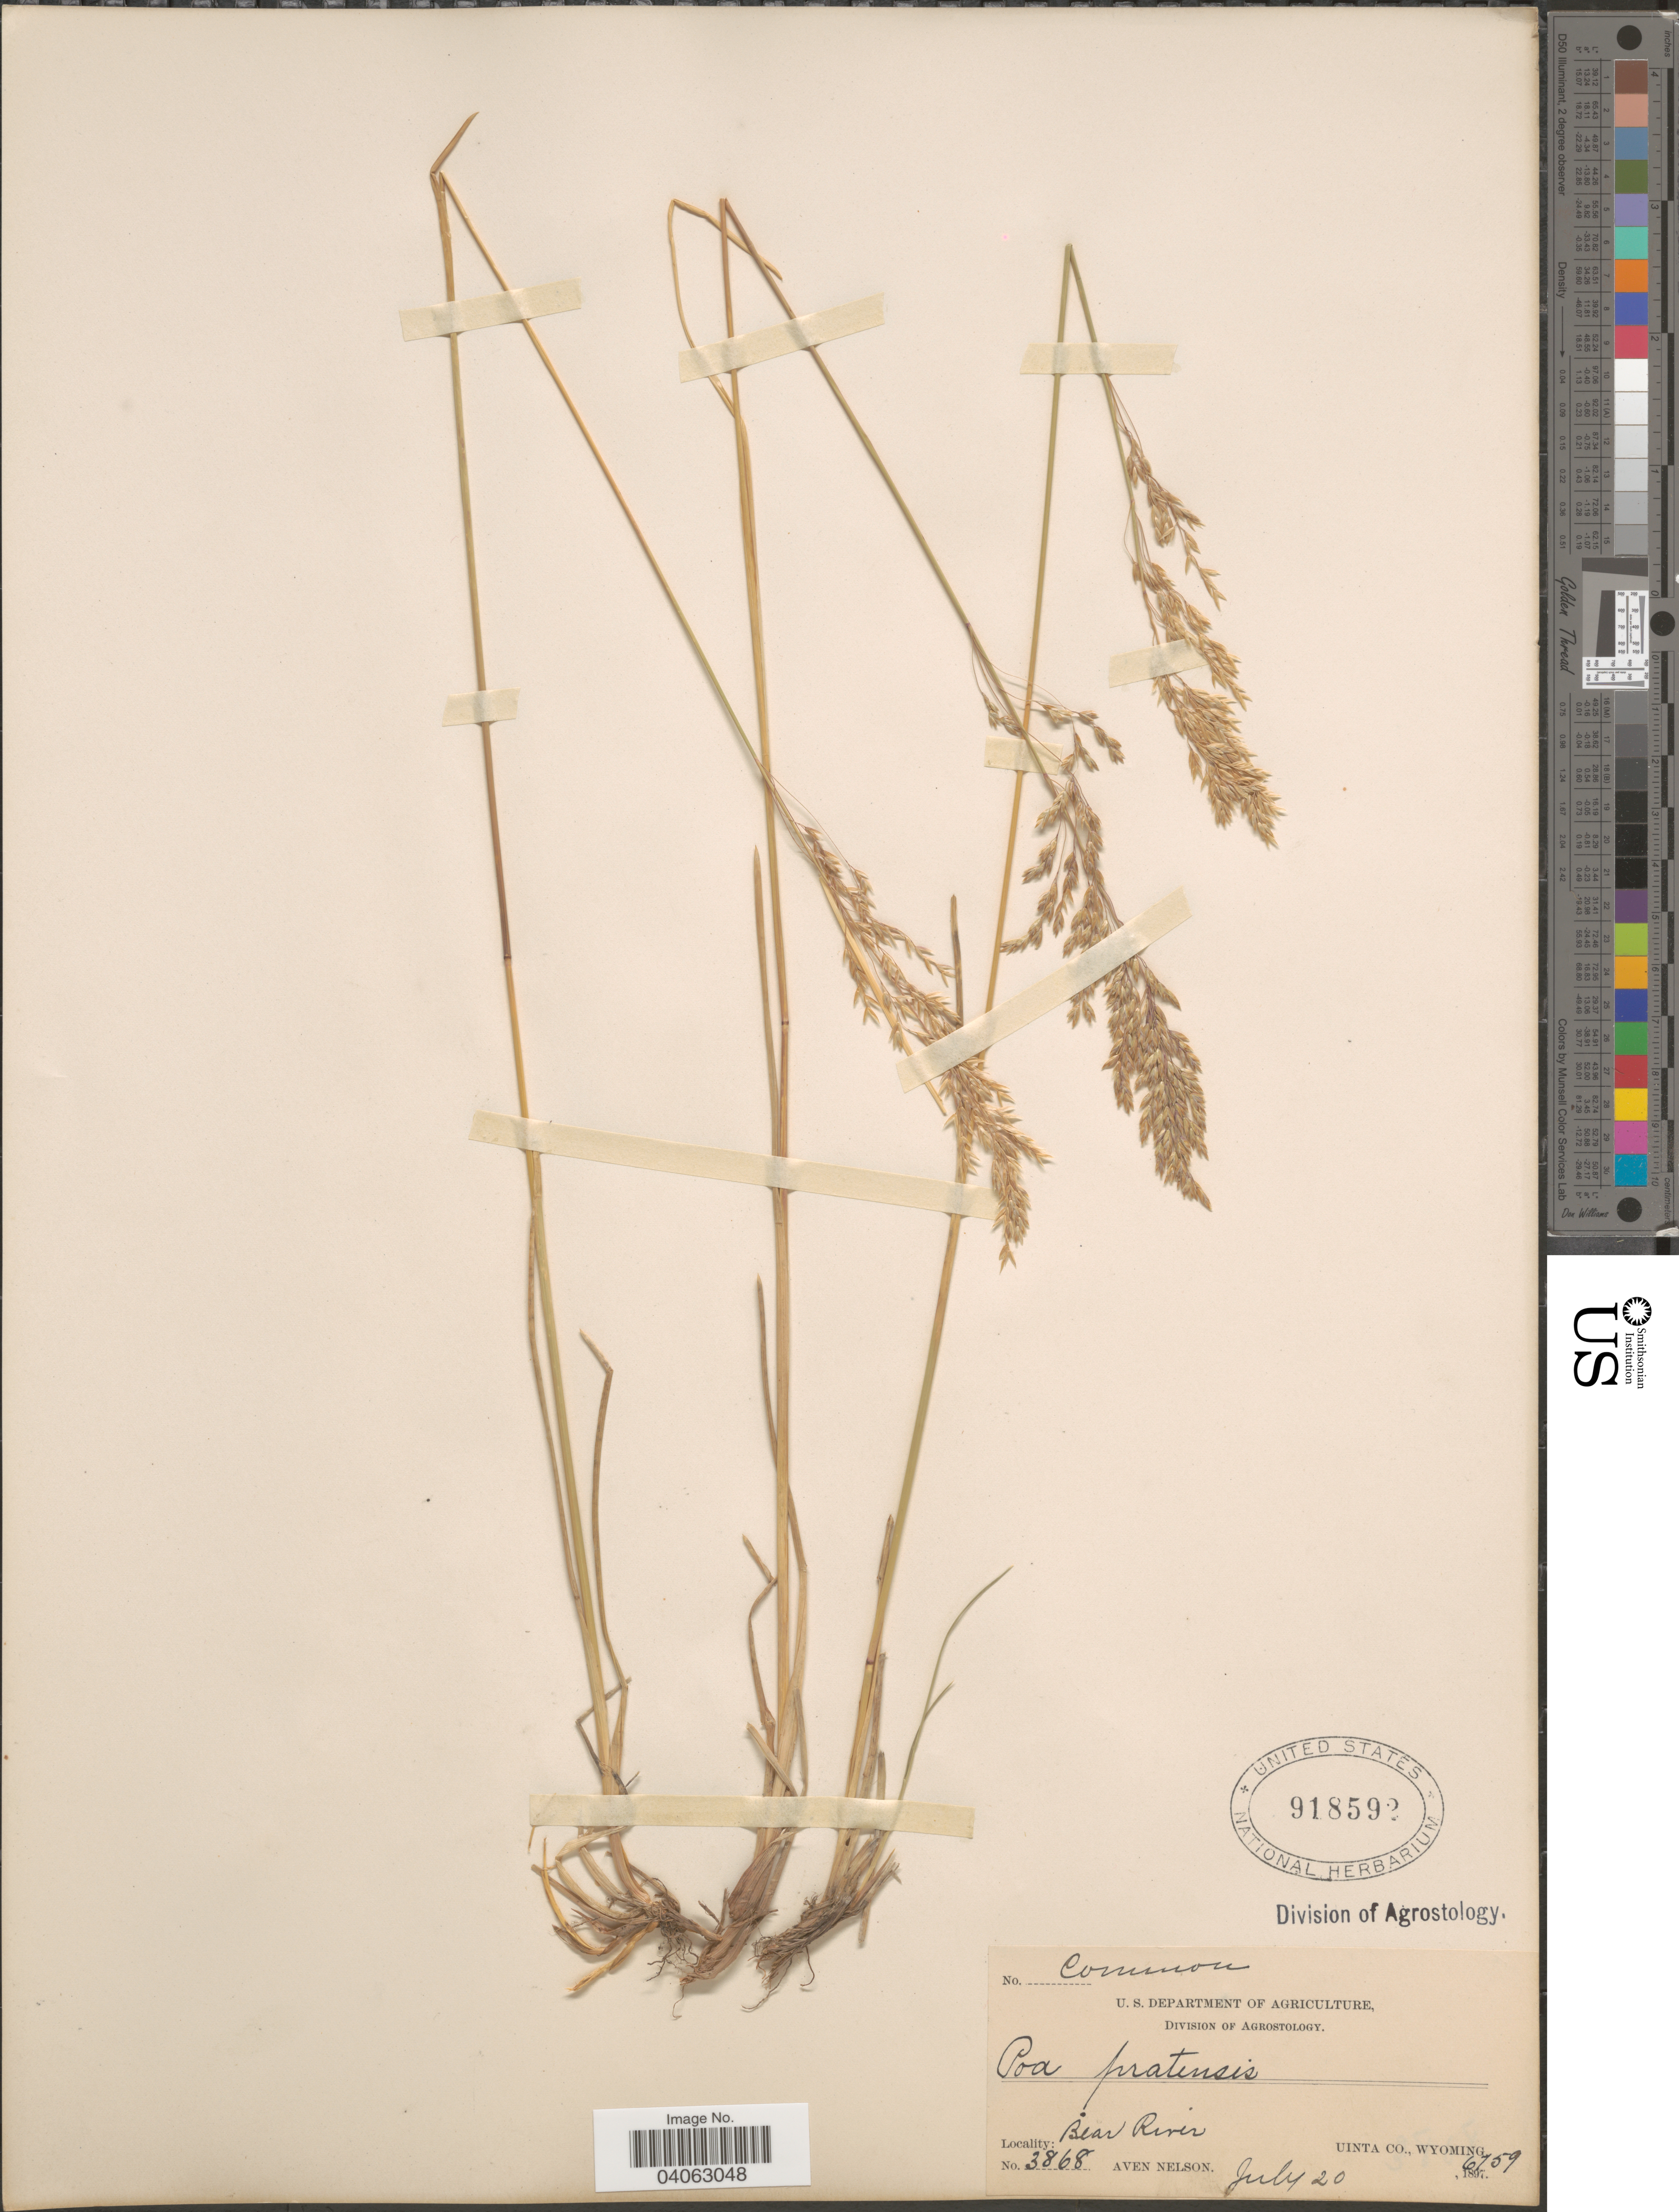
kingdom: Plantae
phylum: Tracheophyta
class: Liliopsida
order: Poales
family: Poaceae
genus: Poa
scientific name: Poa pratensis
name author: L.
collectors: A. Nelson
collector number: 3868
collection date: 1897-07-20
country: United States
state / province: Wyoming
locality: Bear River, Uinta Co.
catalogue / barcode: US 918592